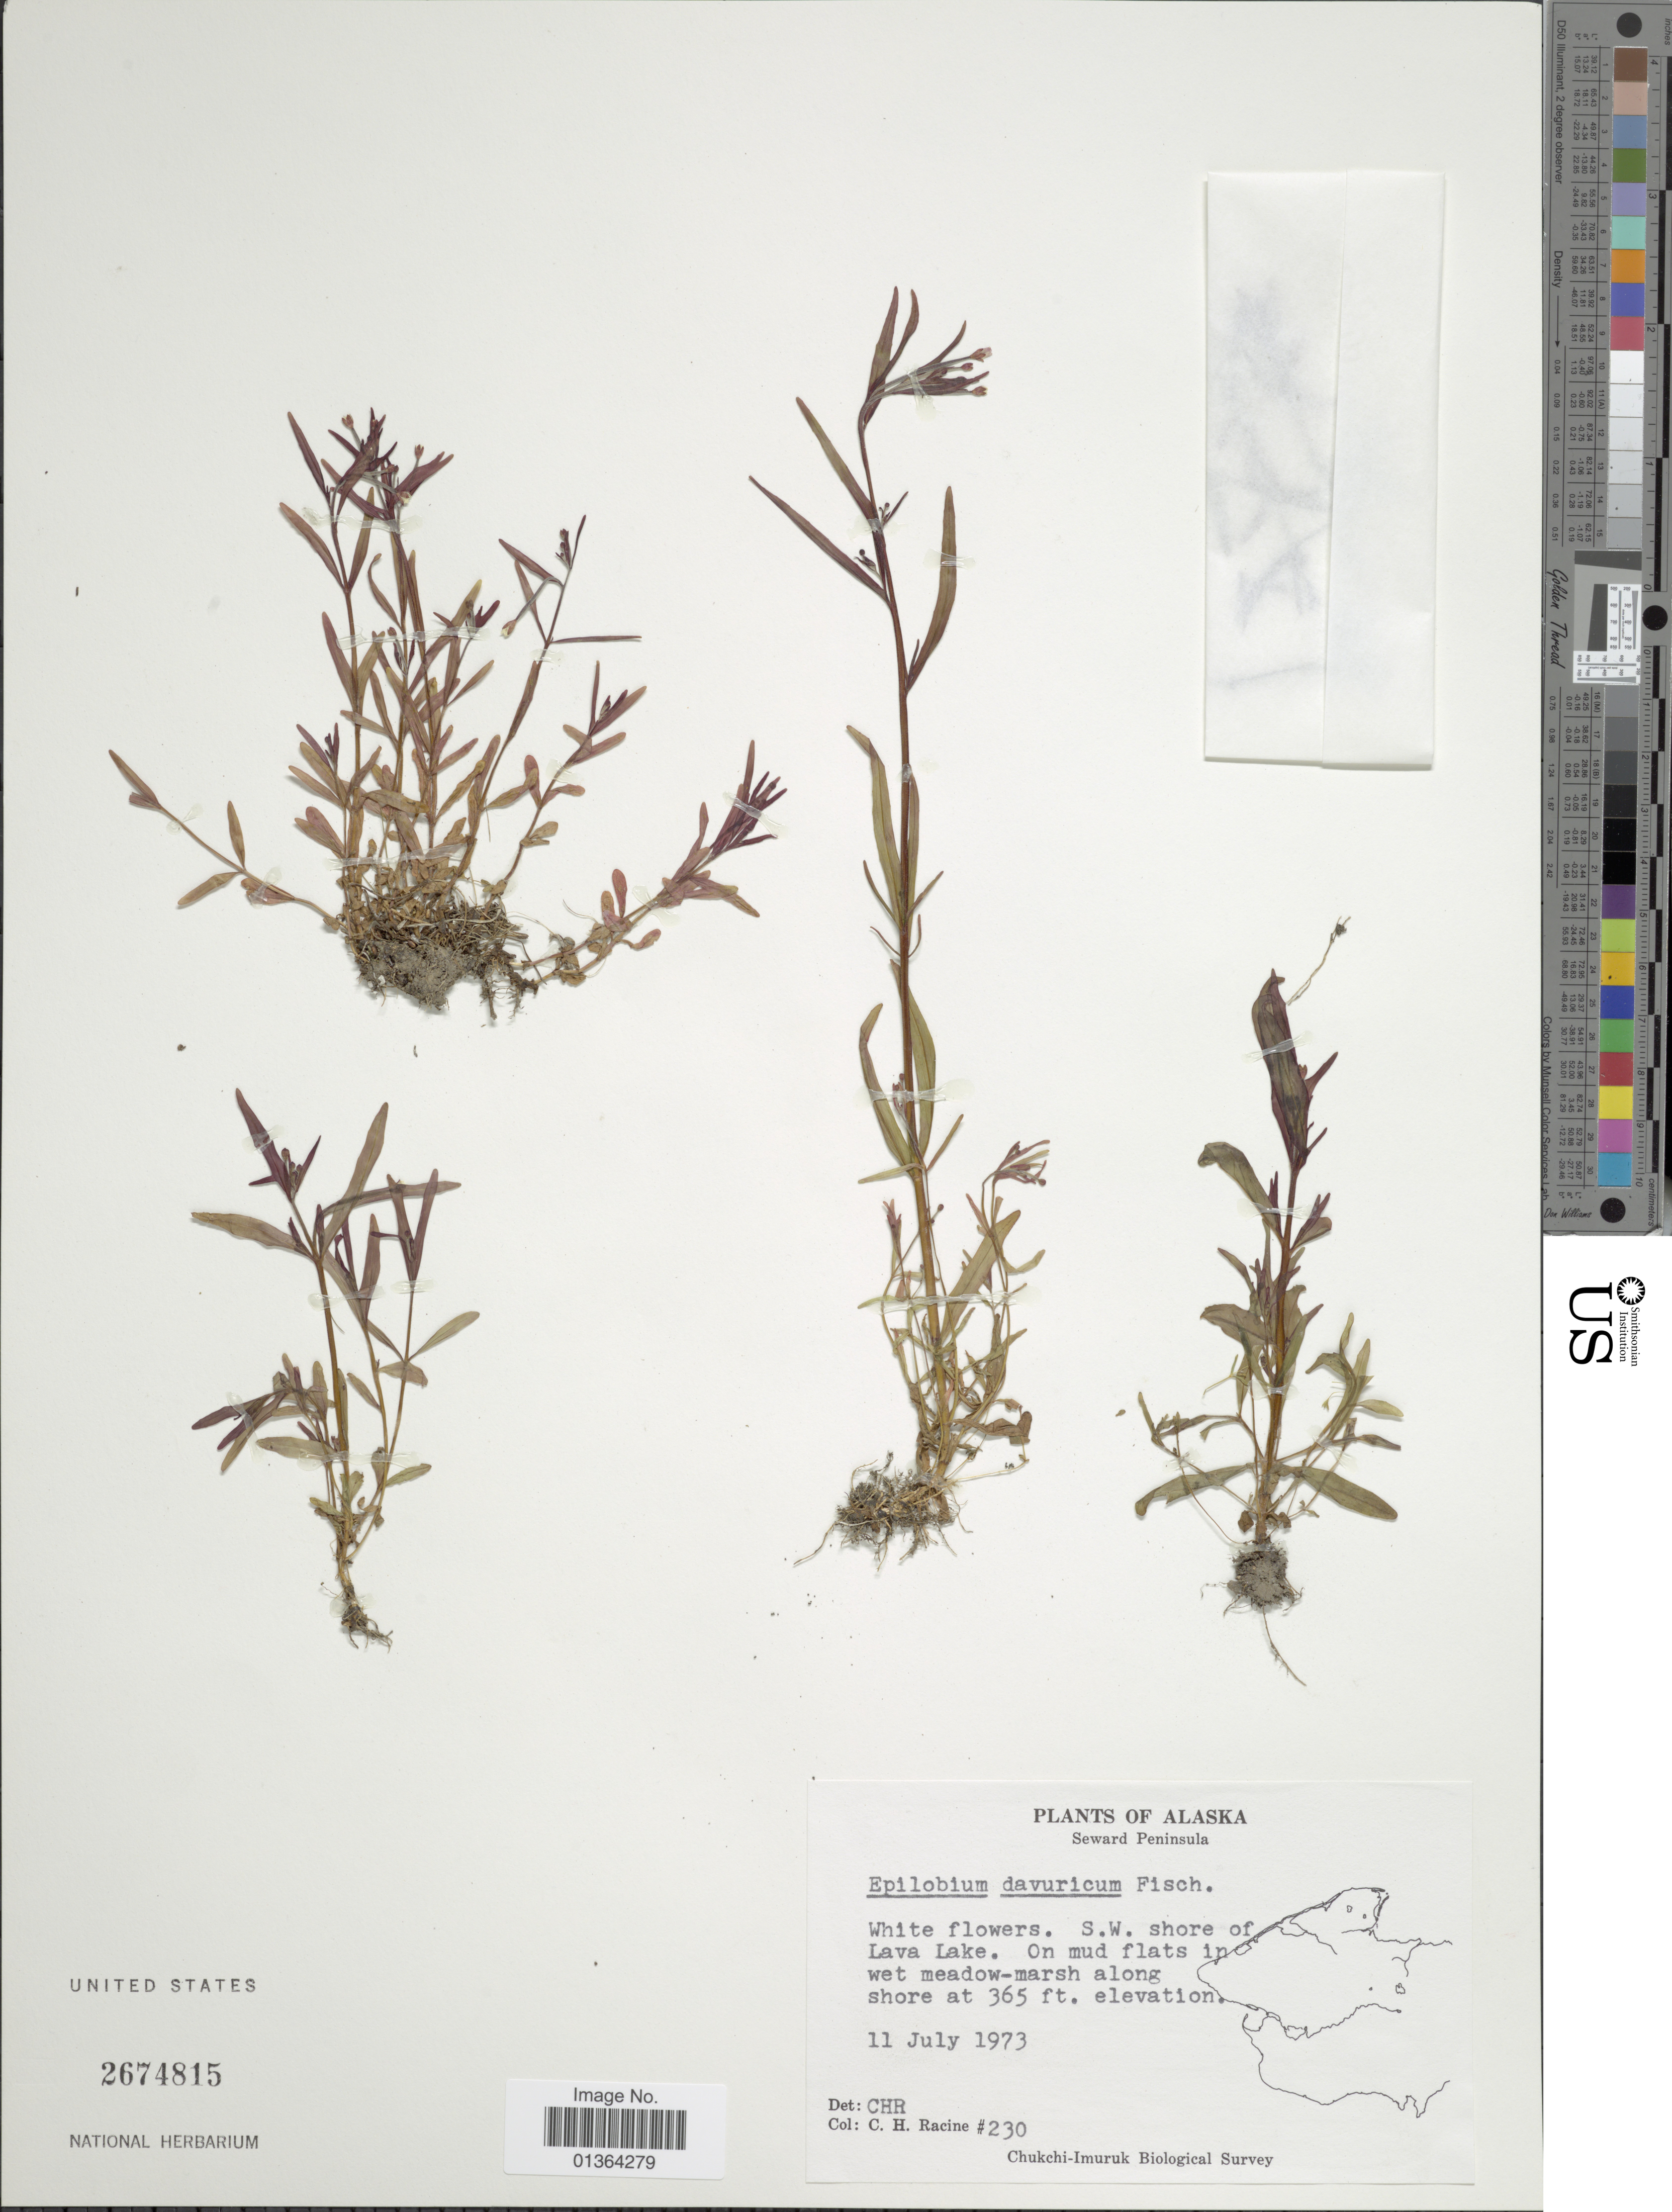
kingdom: Plantae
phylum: Tracheophyta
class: Magnoliopsida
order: Myrtales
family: Onagraceae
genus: Epilobium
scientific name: Epilobium davuricum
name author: Fisch. ex Hornem.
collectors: C. Racine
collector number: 230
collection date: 1973-07-11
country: United States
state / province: Alaska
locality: Seward Peninsula. S.W. shore of Lava Lake.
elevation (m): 111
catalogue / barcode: US 2674815